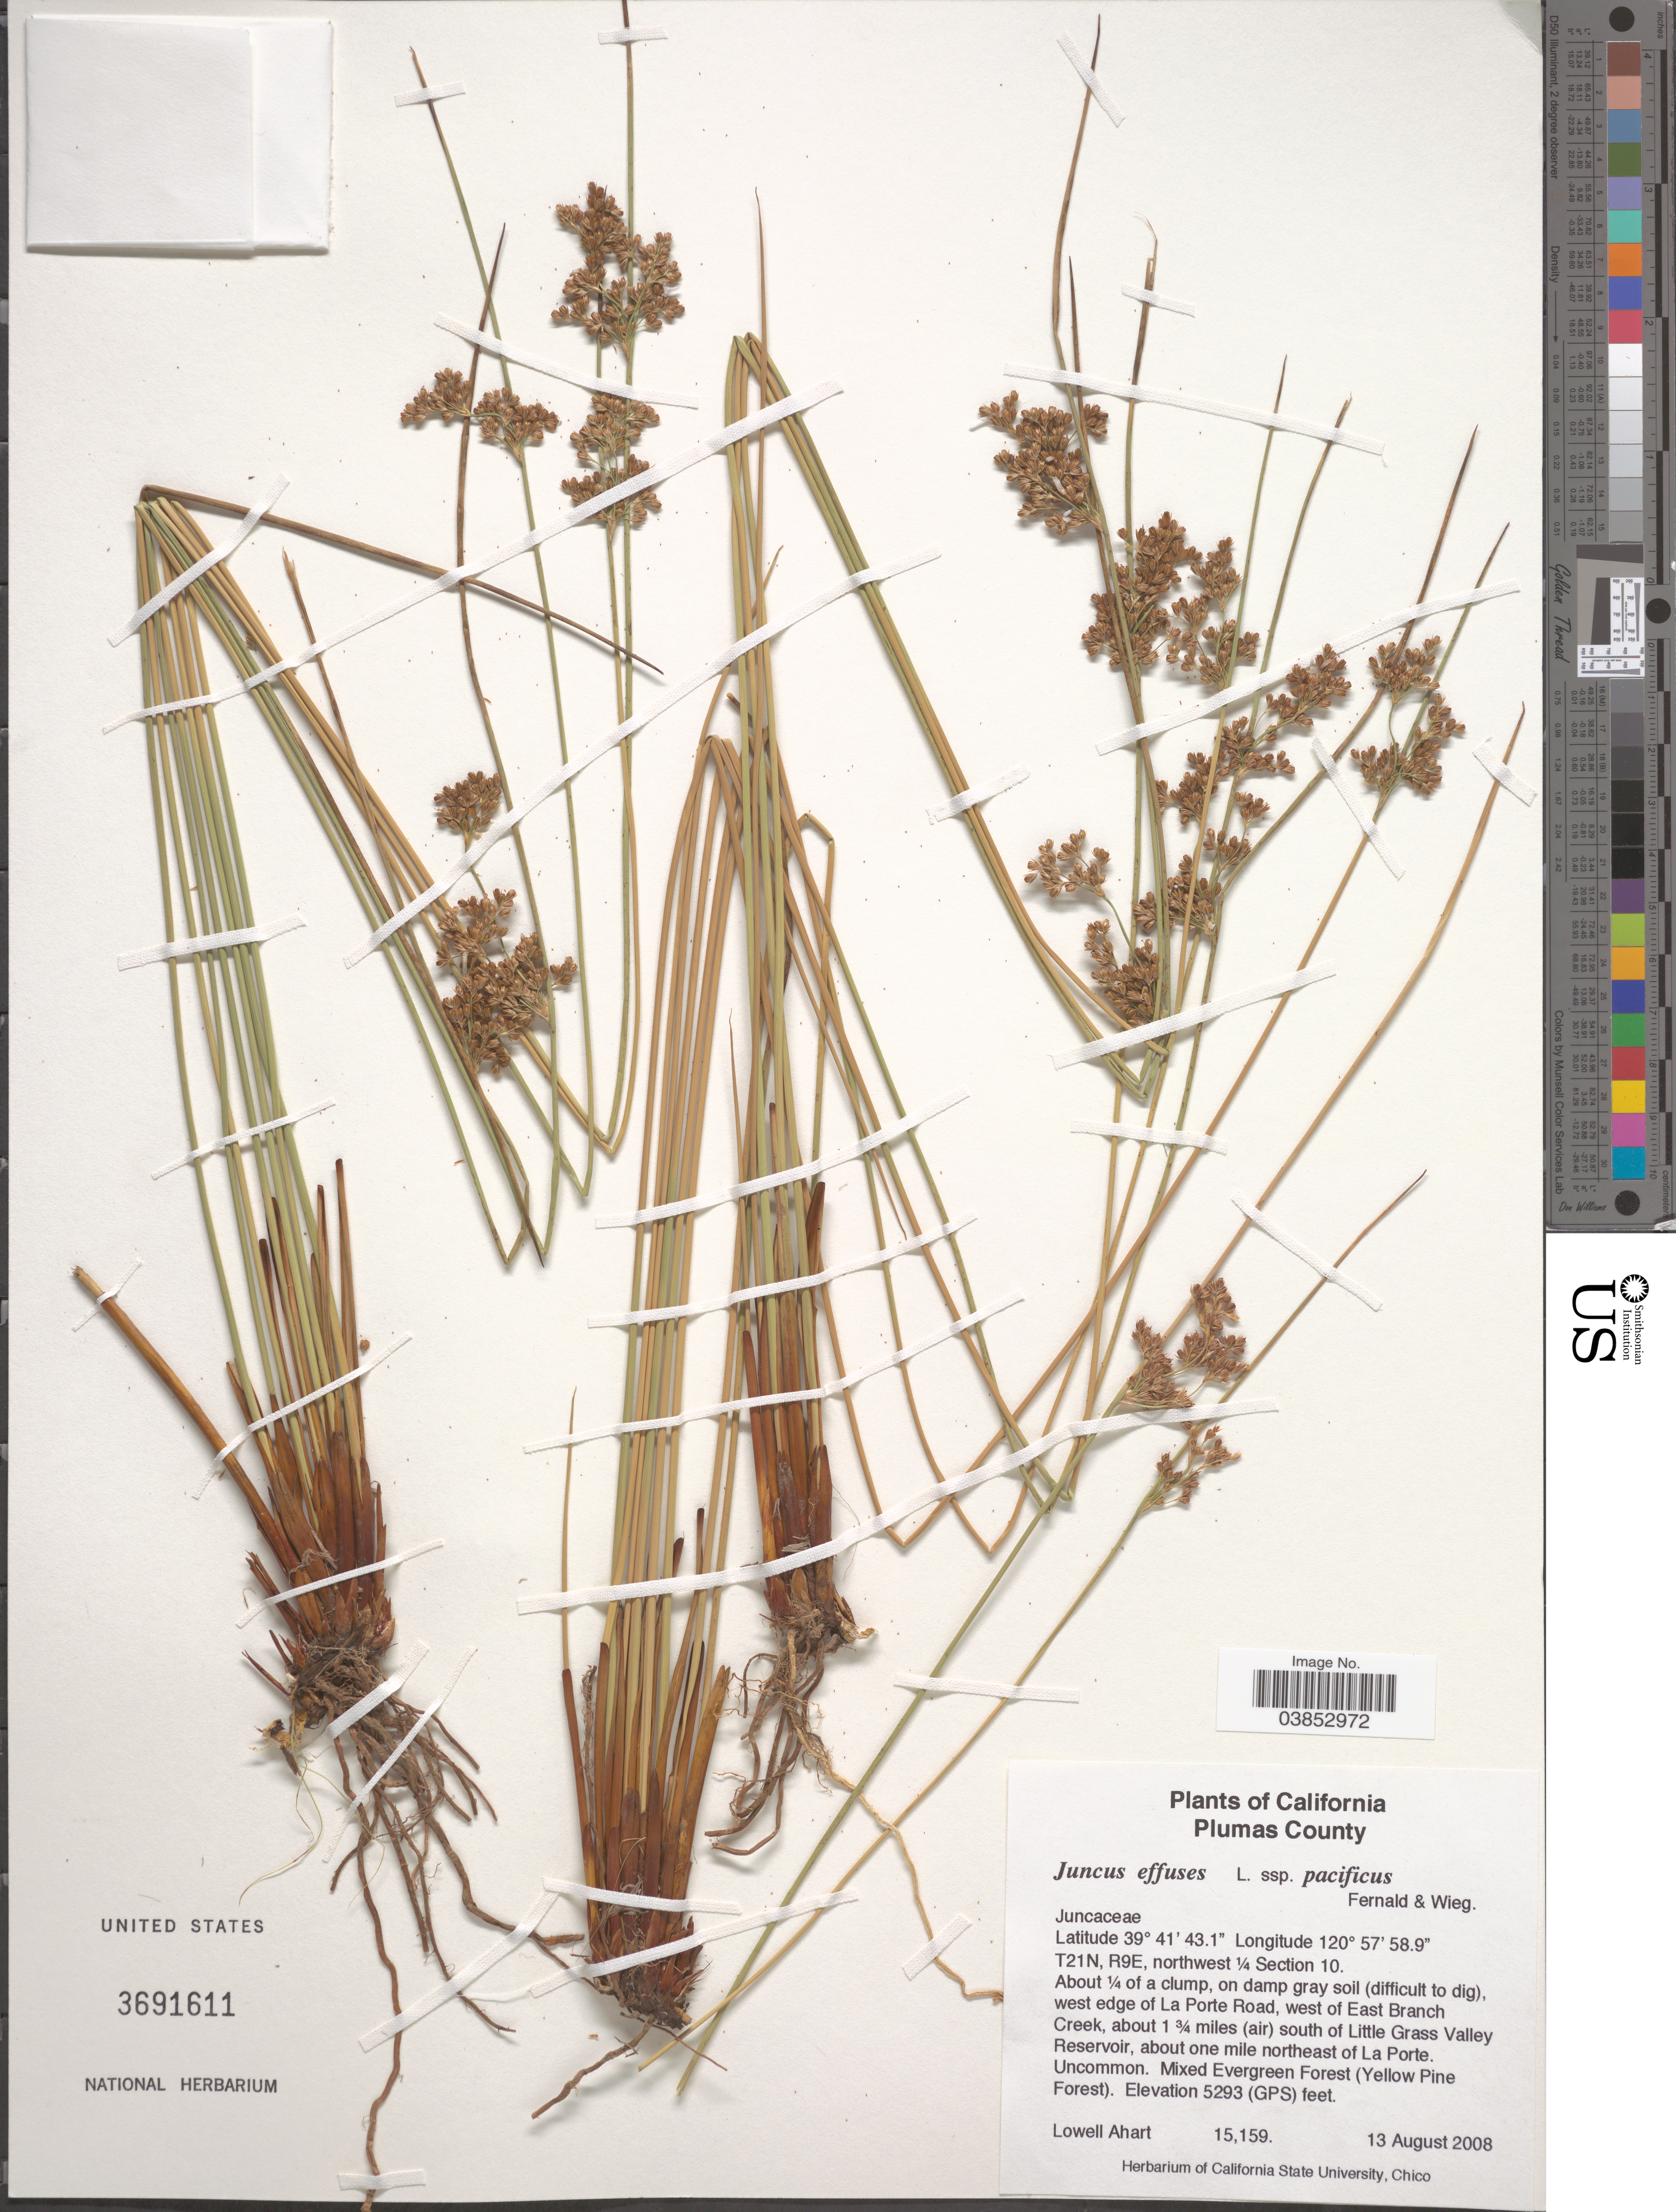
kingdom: Plantae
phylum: Tracheophyta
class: Liliopsida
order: Poales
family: Juncaceae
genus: Juncus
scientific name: Juncus effusus var. pacificus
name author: Fernald & Wiegand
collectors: L. Ahart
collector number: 15159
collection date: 2008-08-13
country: United States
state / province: California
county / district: Plumas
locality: Plumas County. T21N, R9E, northwest ¼ Section 10. About ¼ of a clump, on damp gray soil (difficult to dig), west edge of La Porte Road, west of East Branch Creek, about 1 ¾ miles(air) south of Little Grass Valley Reservoir, about one mile northeast of La Porte.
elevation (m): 1613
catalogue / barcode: US 3691611